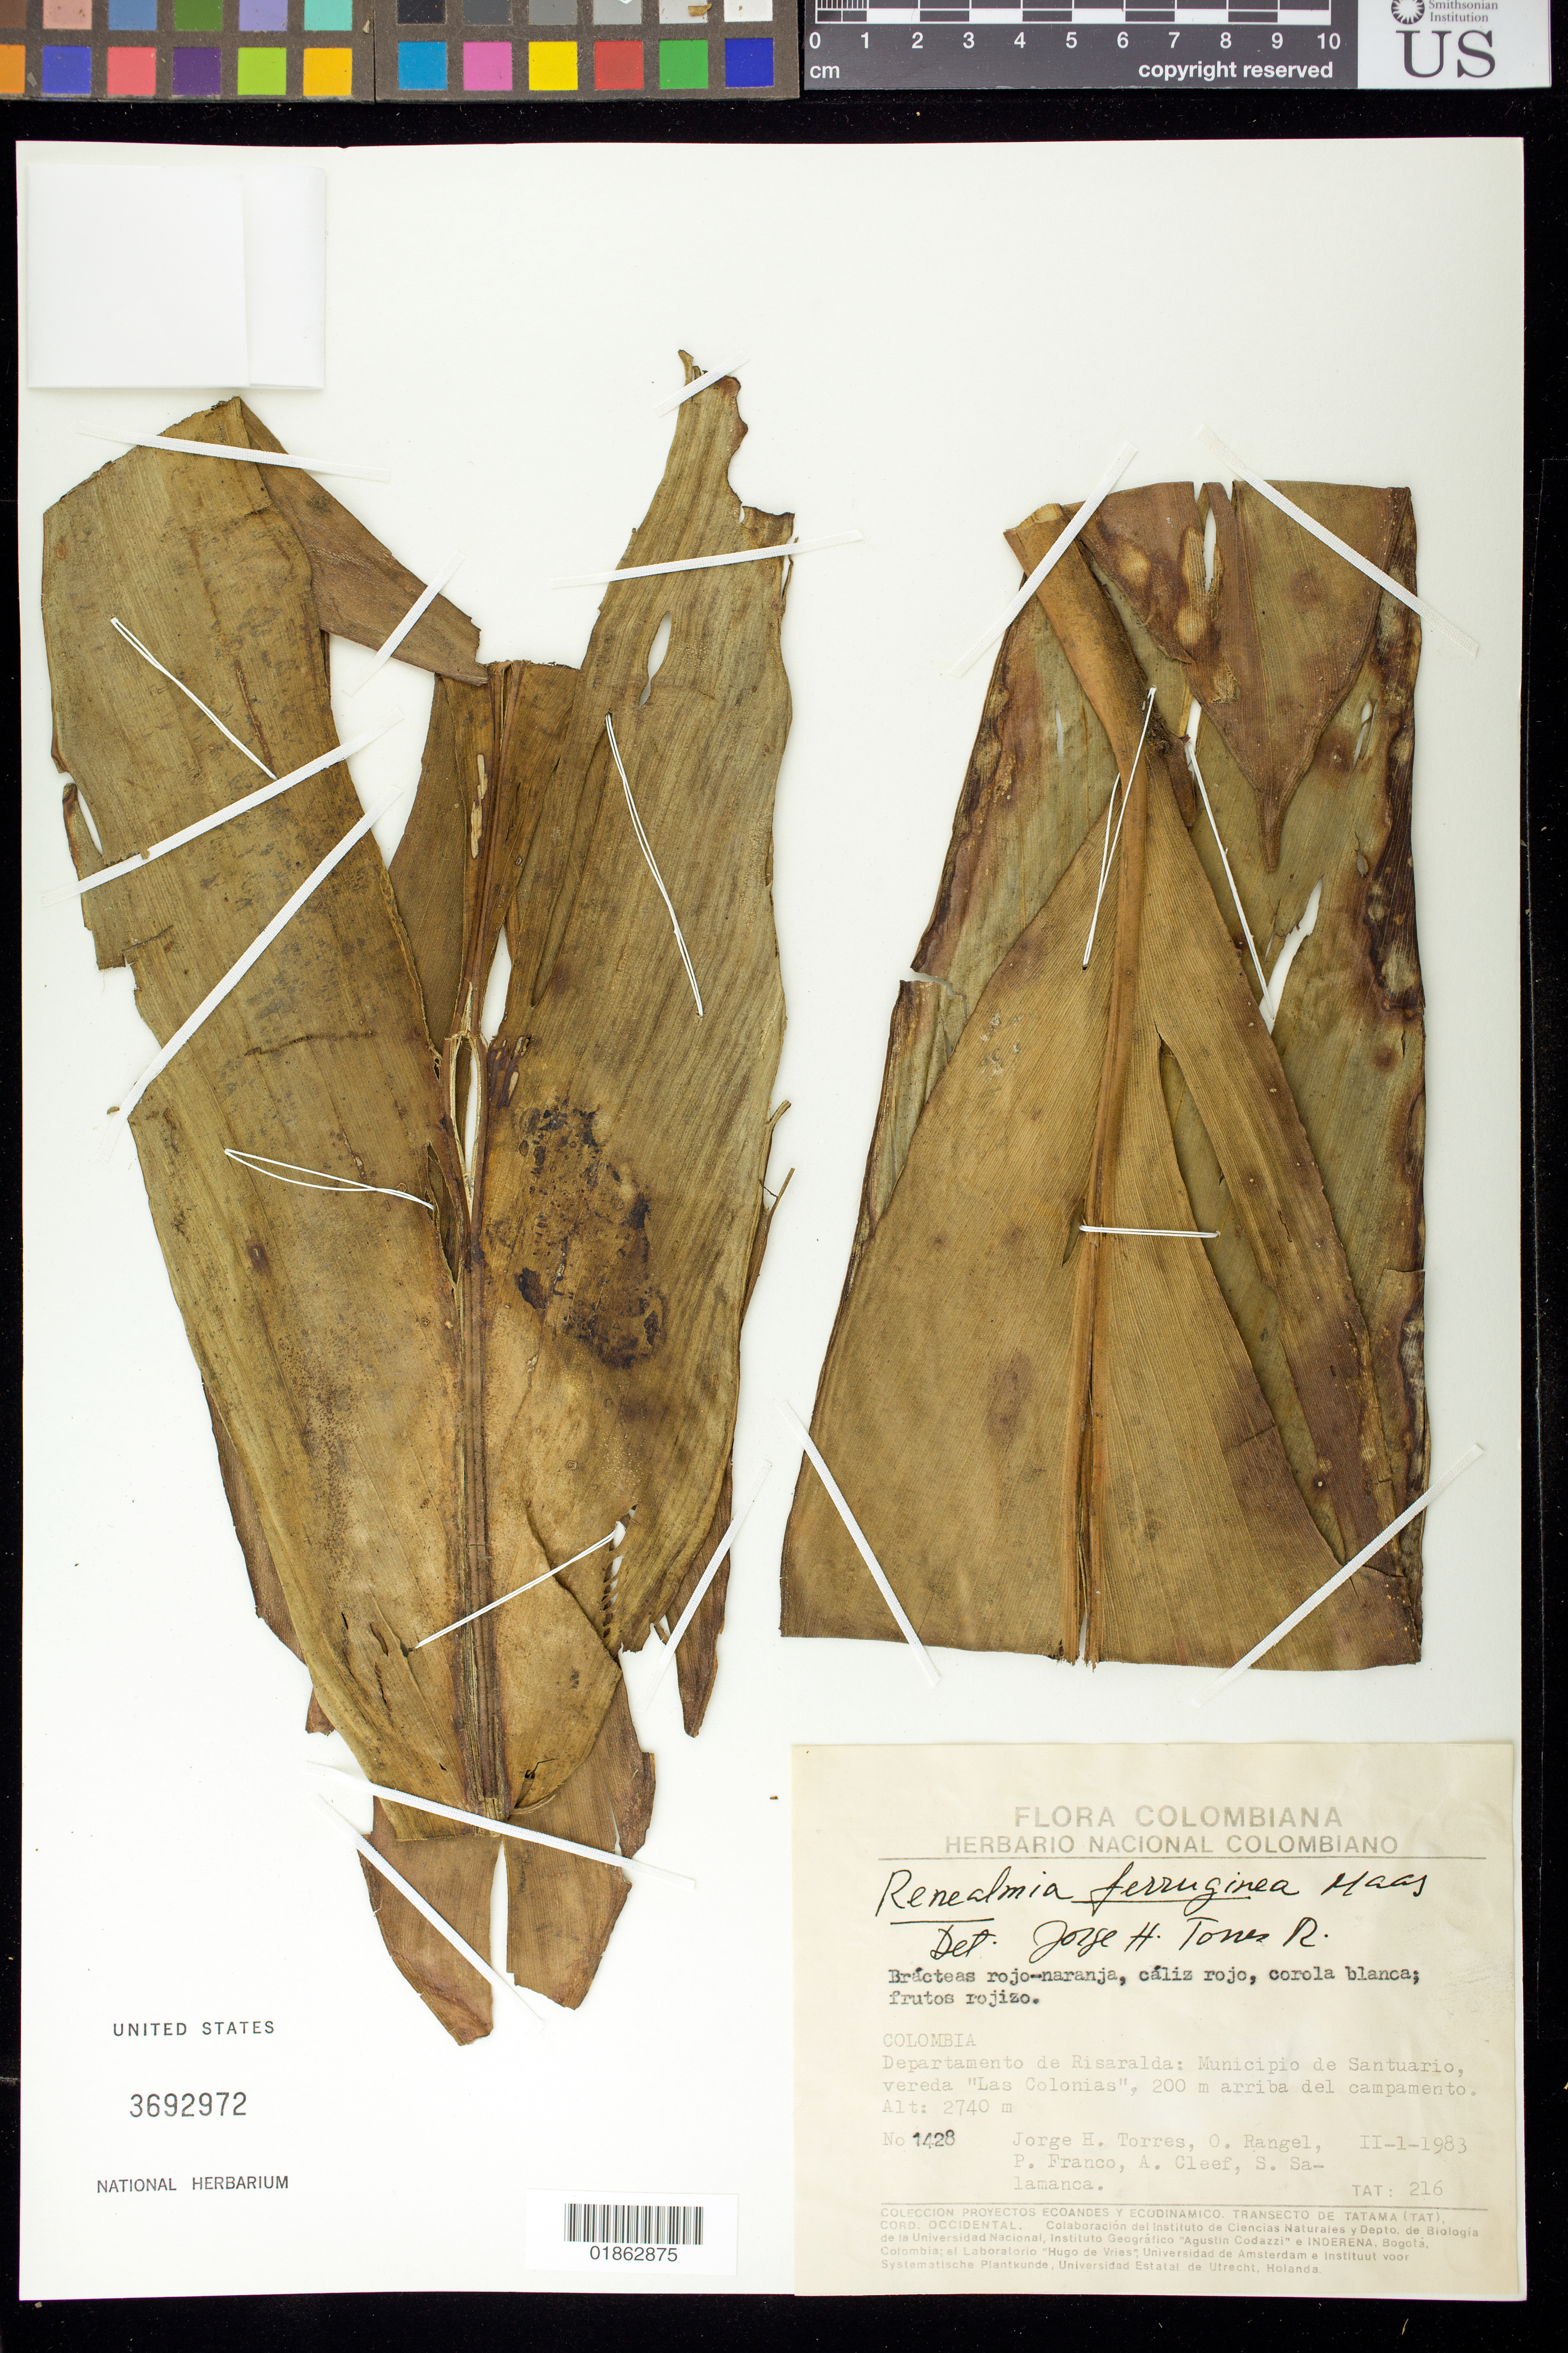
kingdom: Plantae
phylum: Tracheophyta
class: Liliopsida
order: Zingiberales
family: Zingiberaceae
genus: Renealmia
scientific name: Renealmia ferruginea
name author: Maas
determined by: Torres-Romero, J. H.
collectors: J. Torres R., O. Rangel, P. Franco, A. M. Cleef & S. Salamanca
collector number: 1428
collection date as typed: II-1-1983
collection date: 1983-02-01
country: Colombia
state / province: Risaralda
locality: Municipio de Santuario, vereda "Las Colonias", 200 m arriba del campamento.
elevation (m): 2740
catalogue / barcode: US 3692972